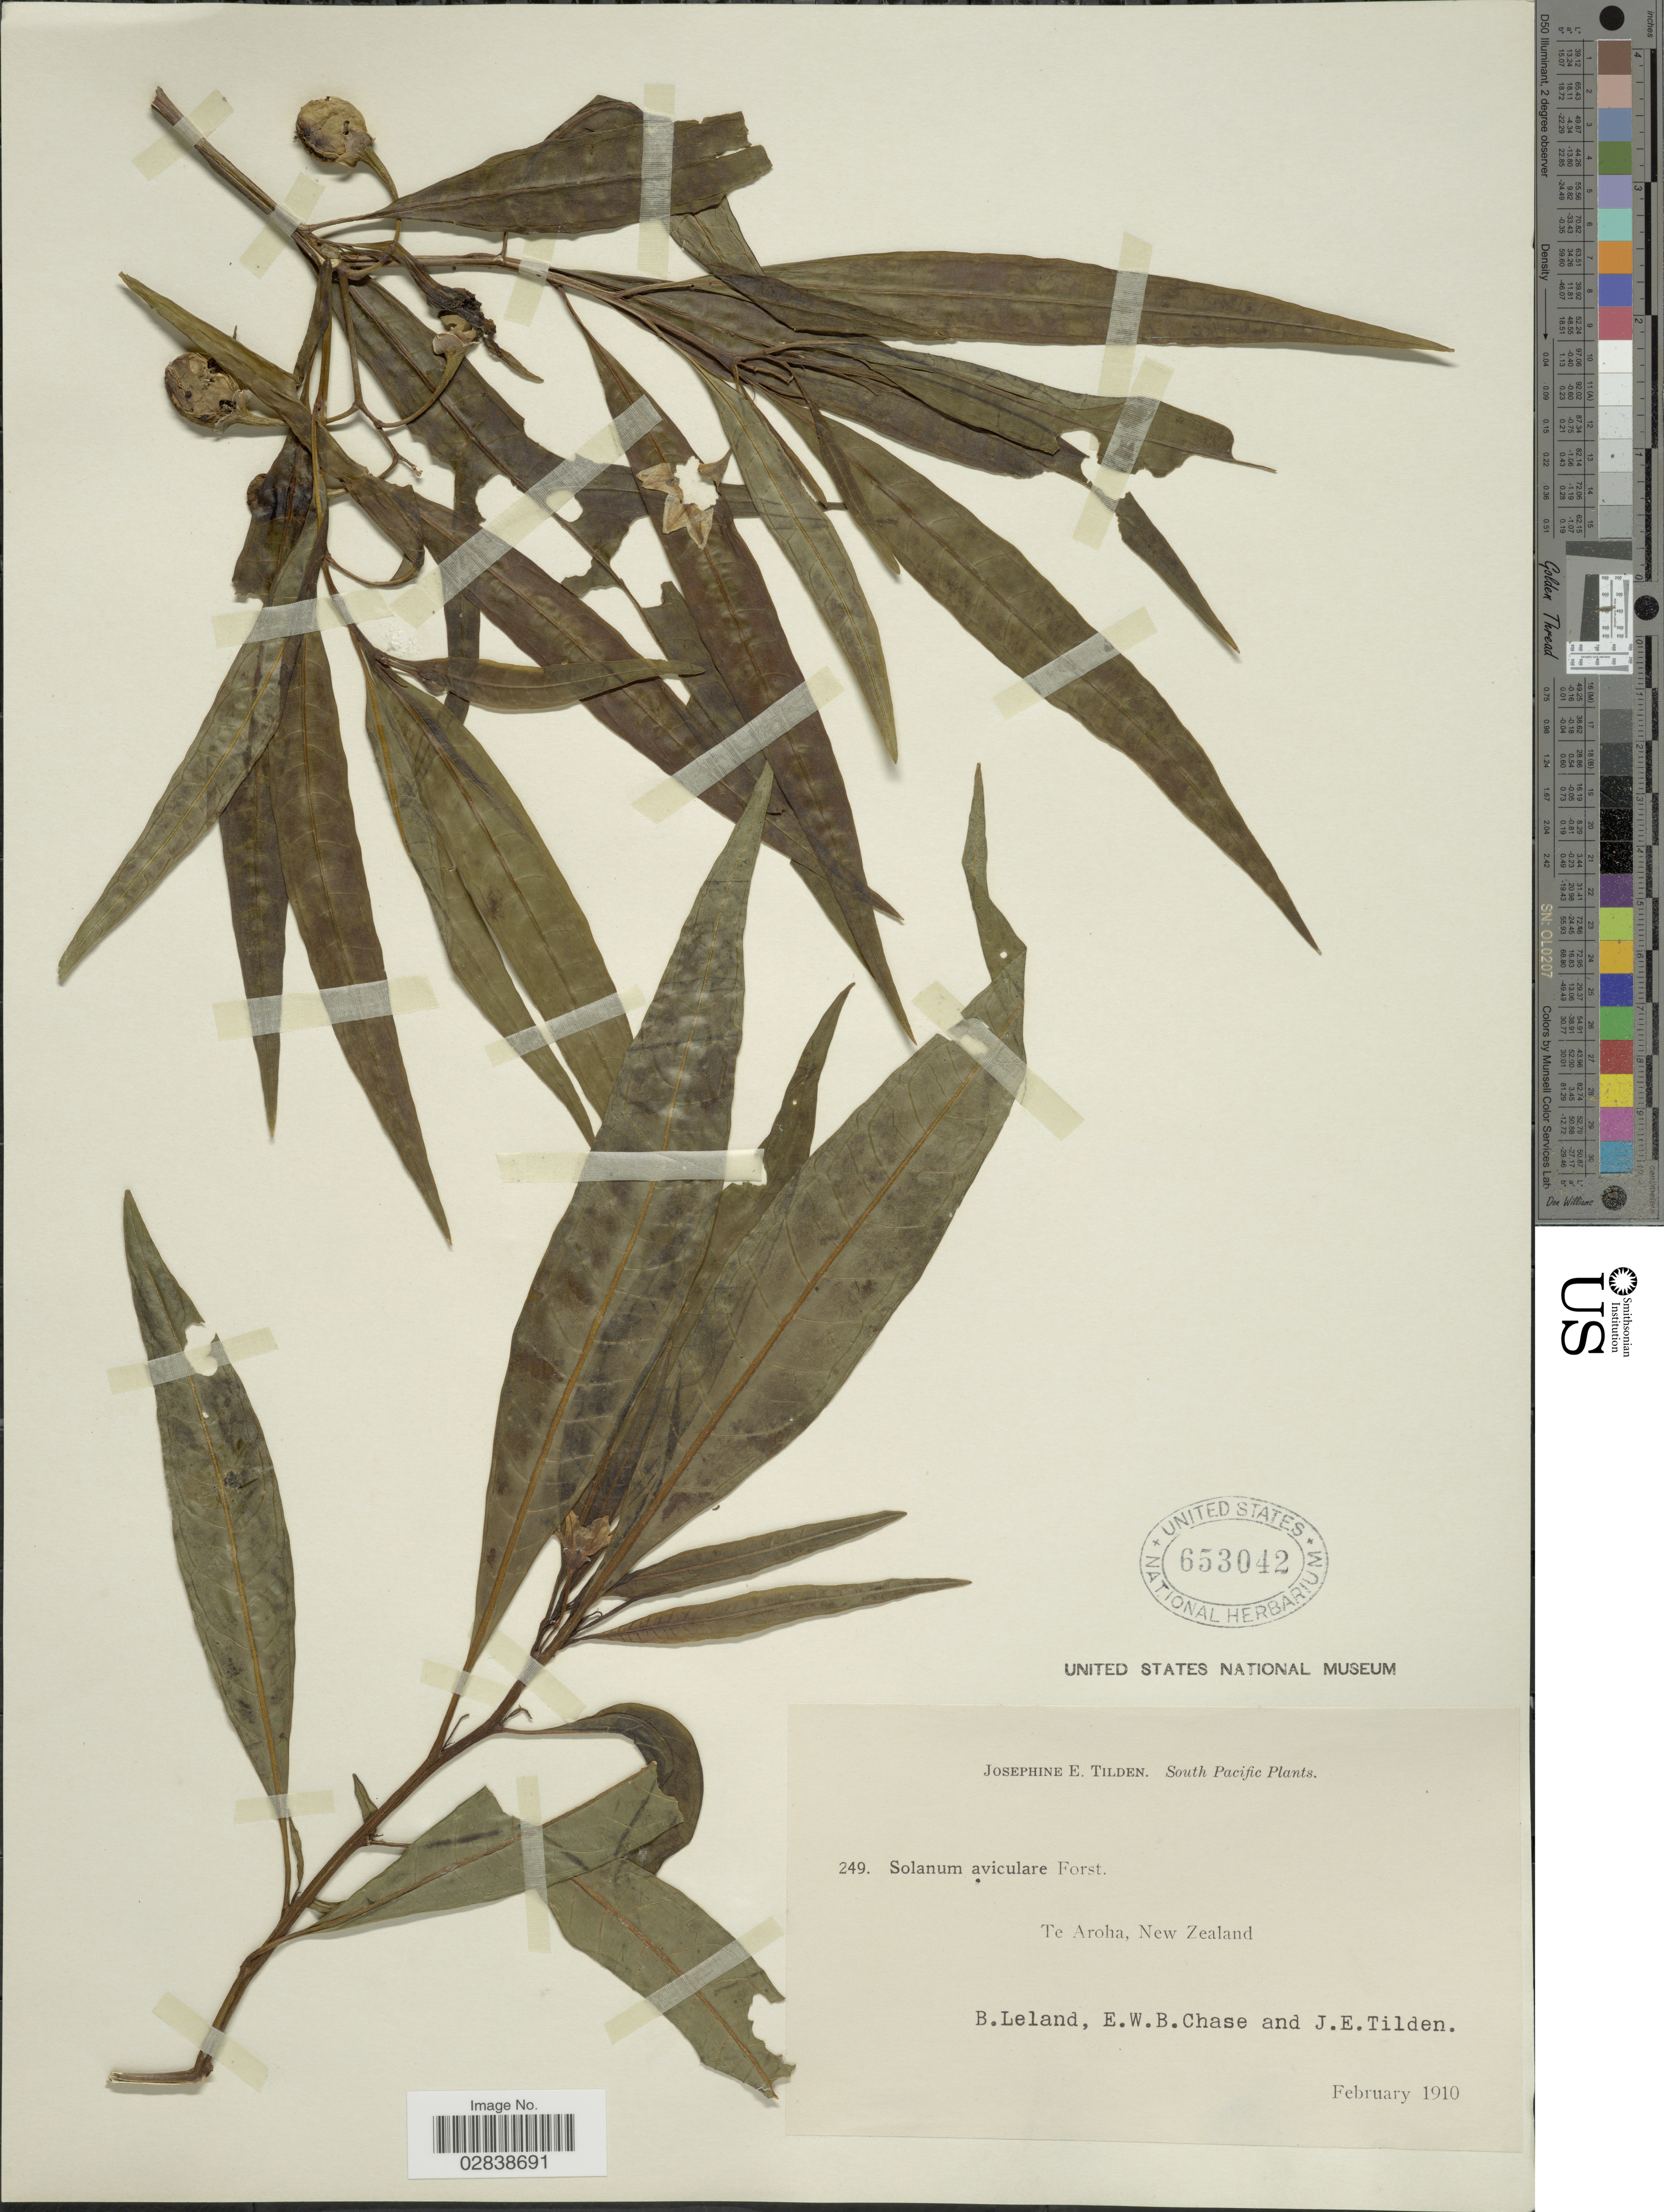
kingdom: Plantae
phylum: Tracheophyta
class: Magnoliopsida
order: Solanales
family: Solanaceae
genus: Solanum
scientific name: Solanum aviculare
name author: G. Forst.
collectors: B. Leland, E. W. Chase & J. E. Tilden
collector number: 249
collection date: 1910-02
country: New Zealand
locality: South Pacific. Te Aroha.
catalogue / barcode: US 653042